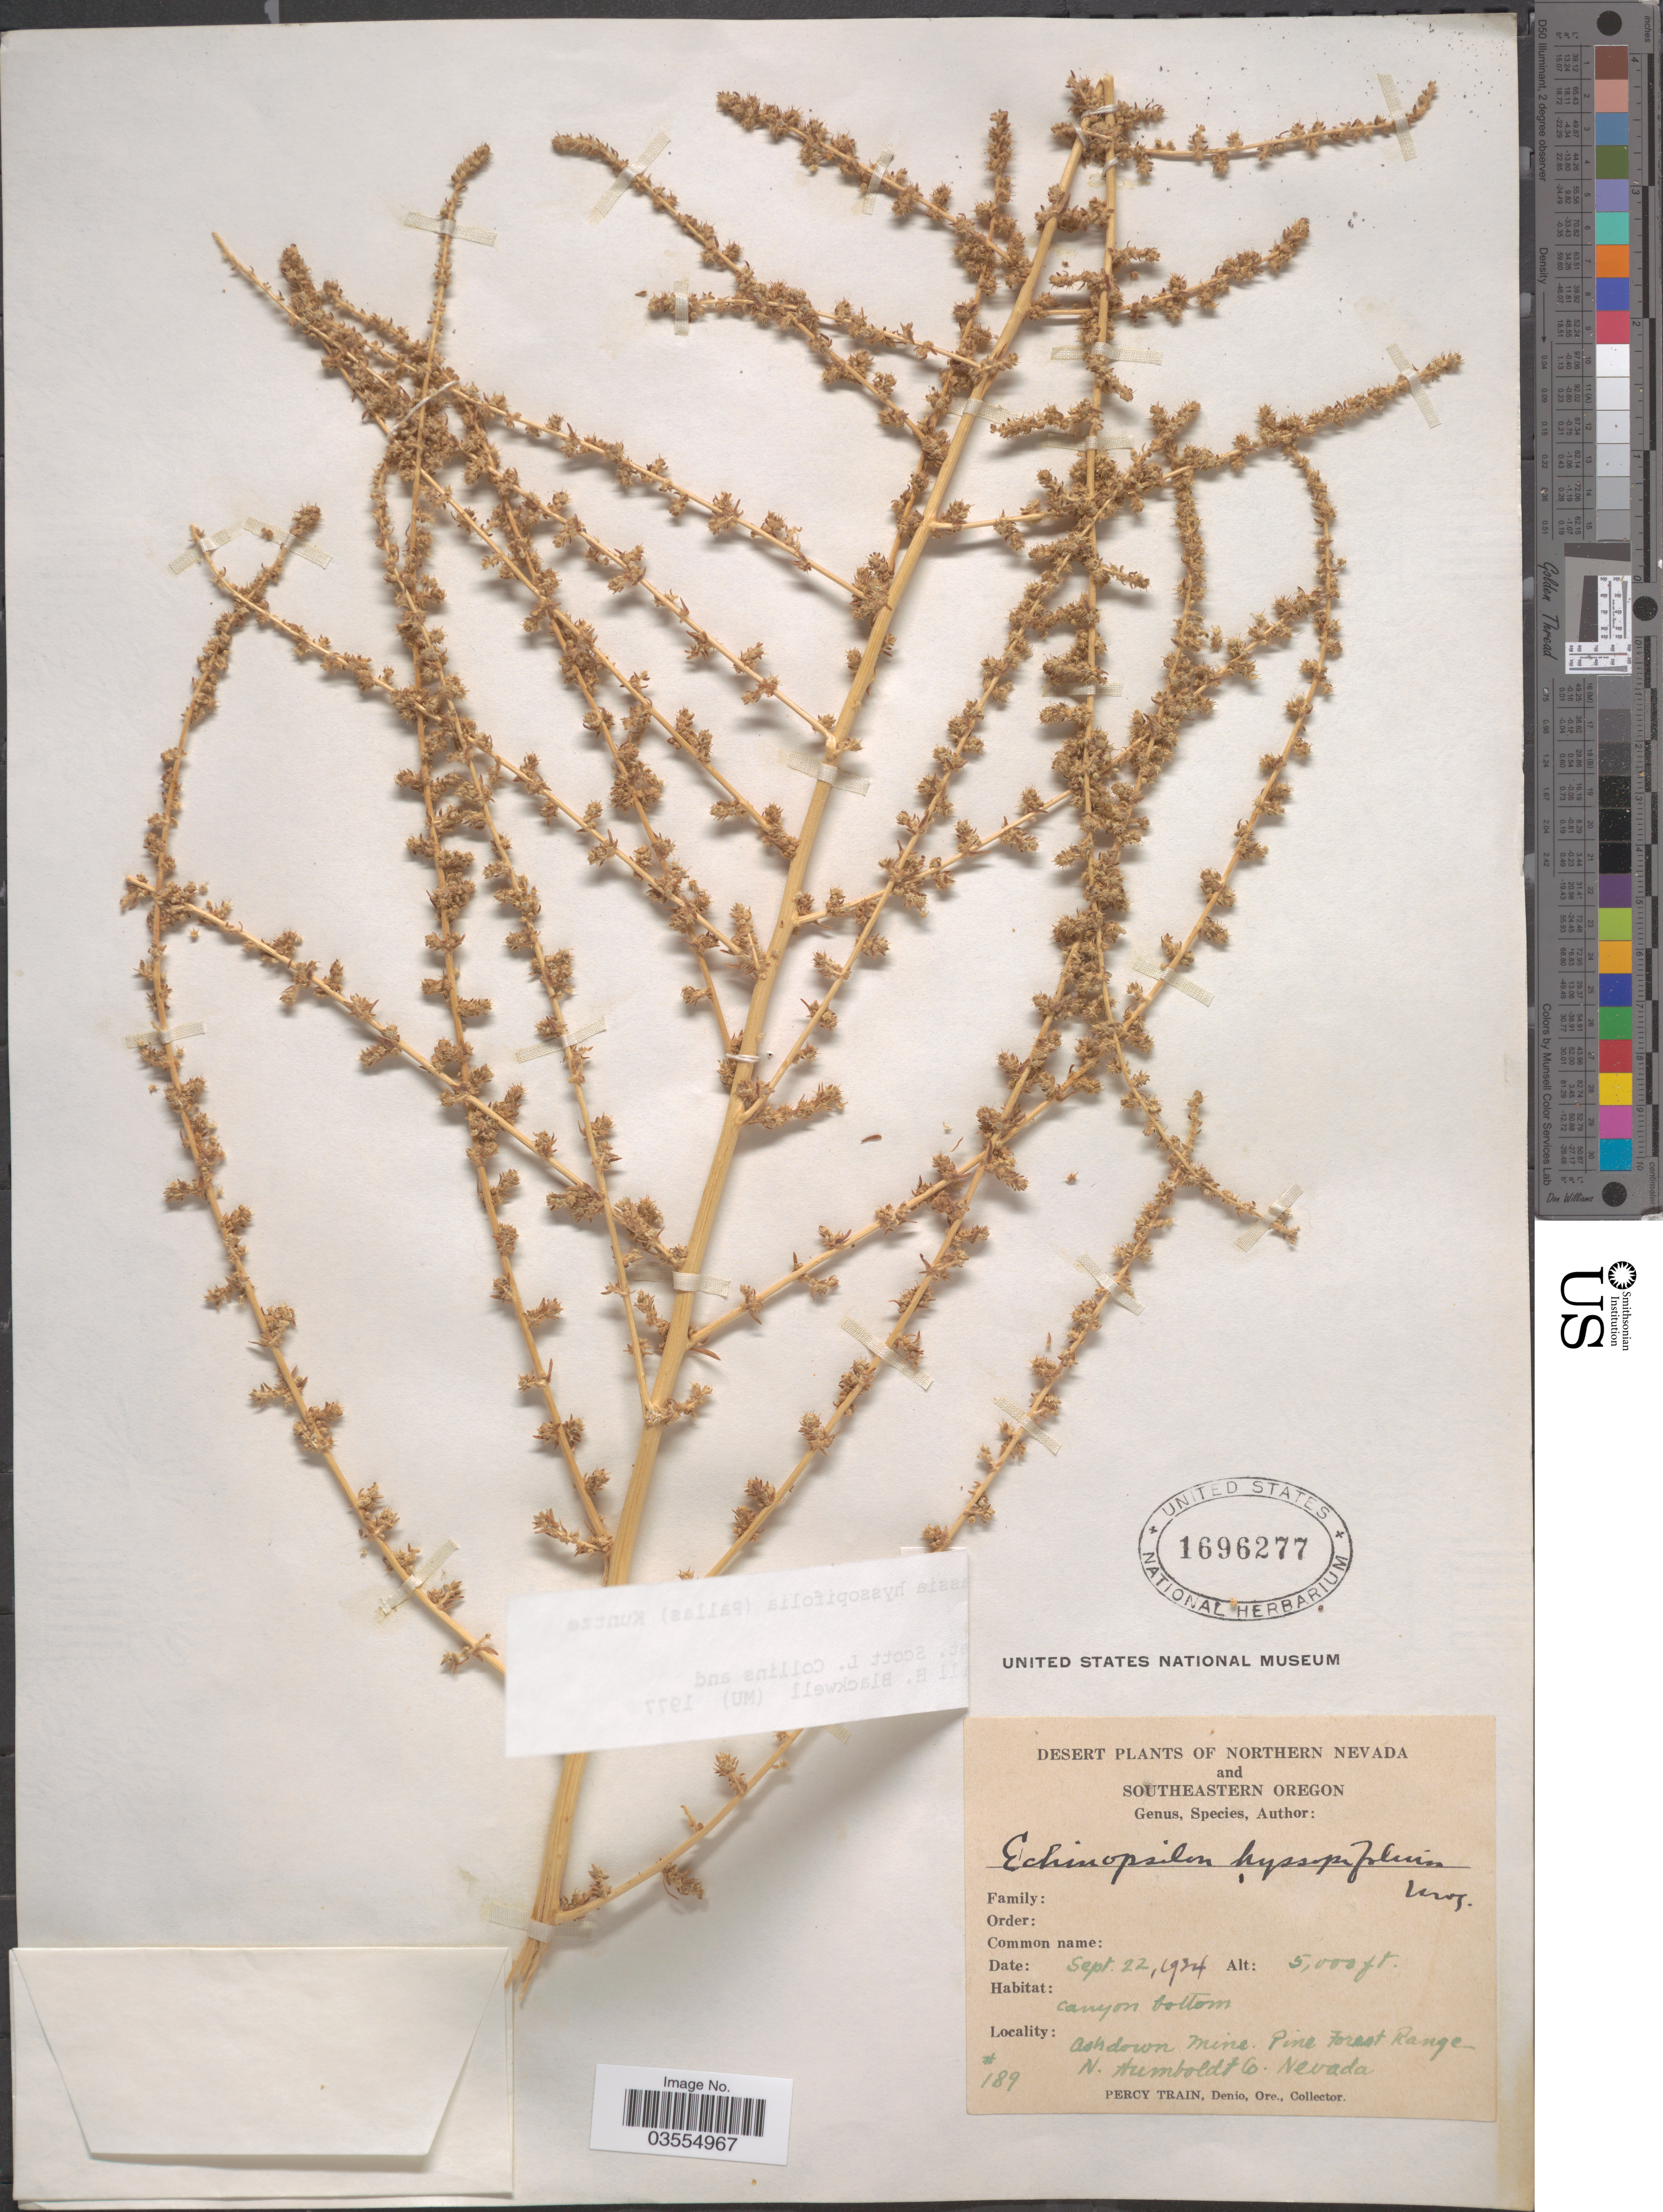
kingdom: Plantae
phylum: Tracheophyta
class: Magnoliopsida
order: Caryophyllales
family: Amaranthaceae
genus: Bassia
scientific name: Bassia hyssopifolia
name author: (Pall.) Kuntze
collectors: P. Train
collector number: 189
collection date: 1934-09-22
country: United States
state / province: Nevada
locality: Northern Nevada. Ashdown Mine. Pine Forest Range N. Humboldt Co.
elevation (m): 1524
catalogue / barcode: US 1696277